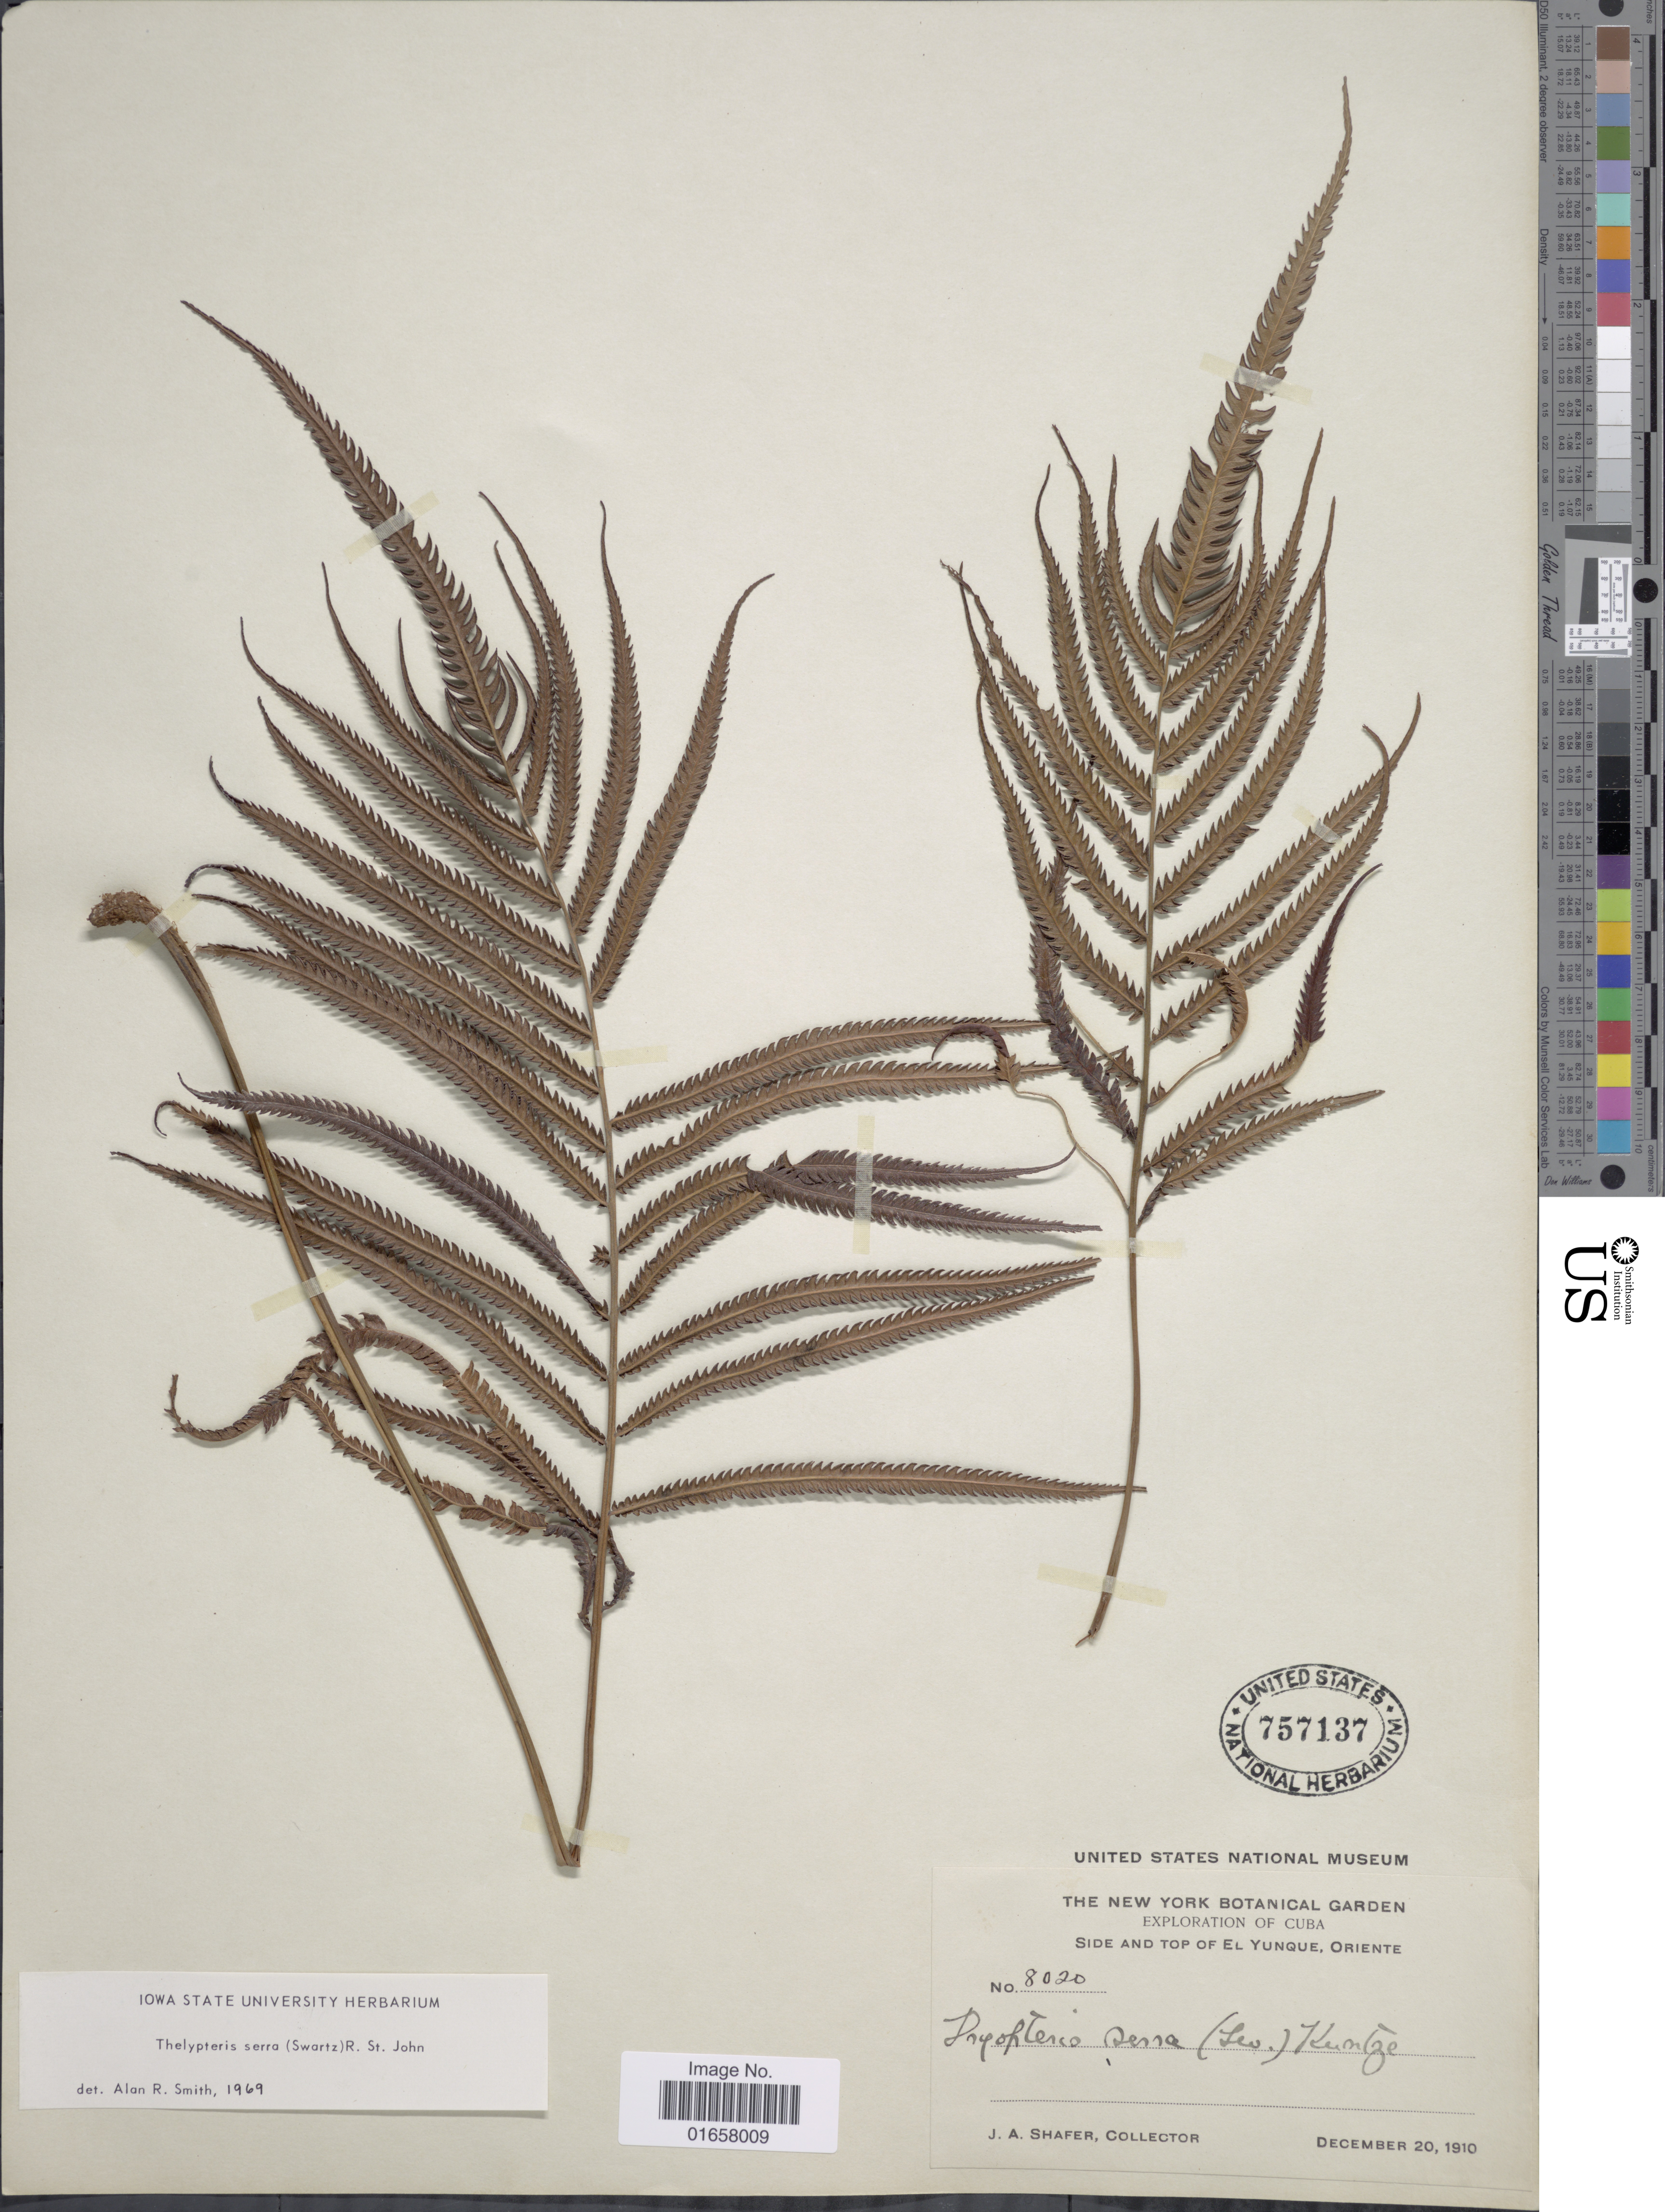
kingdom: Plantae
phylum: Tracheophyta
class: Polypodiopsida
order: Polypodiales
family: Thelypteridaceae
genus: Christella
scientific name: Christella serra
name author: (Sw.) Holttum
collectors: J. A. Shafer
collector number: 8020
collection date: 1910-12-20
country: Cuba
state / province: Oriente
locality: Cuba, Side and Top of El Yunque, Oriente.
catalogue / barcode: US 757137